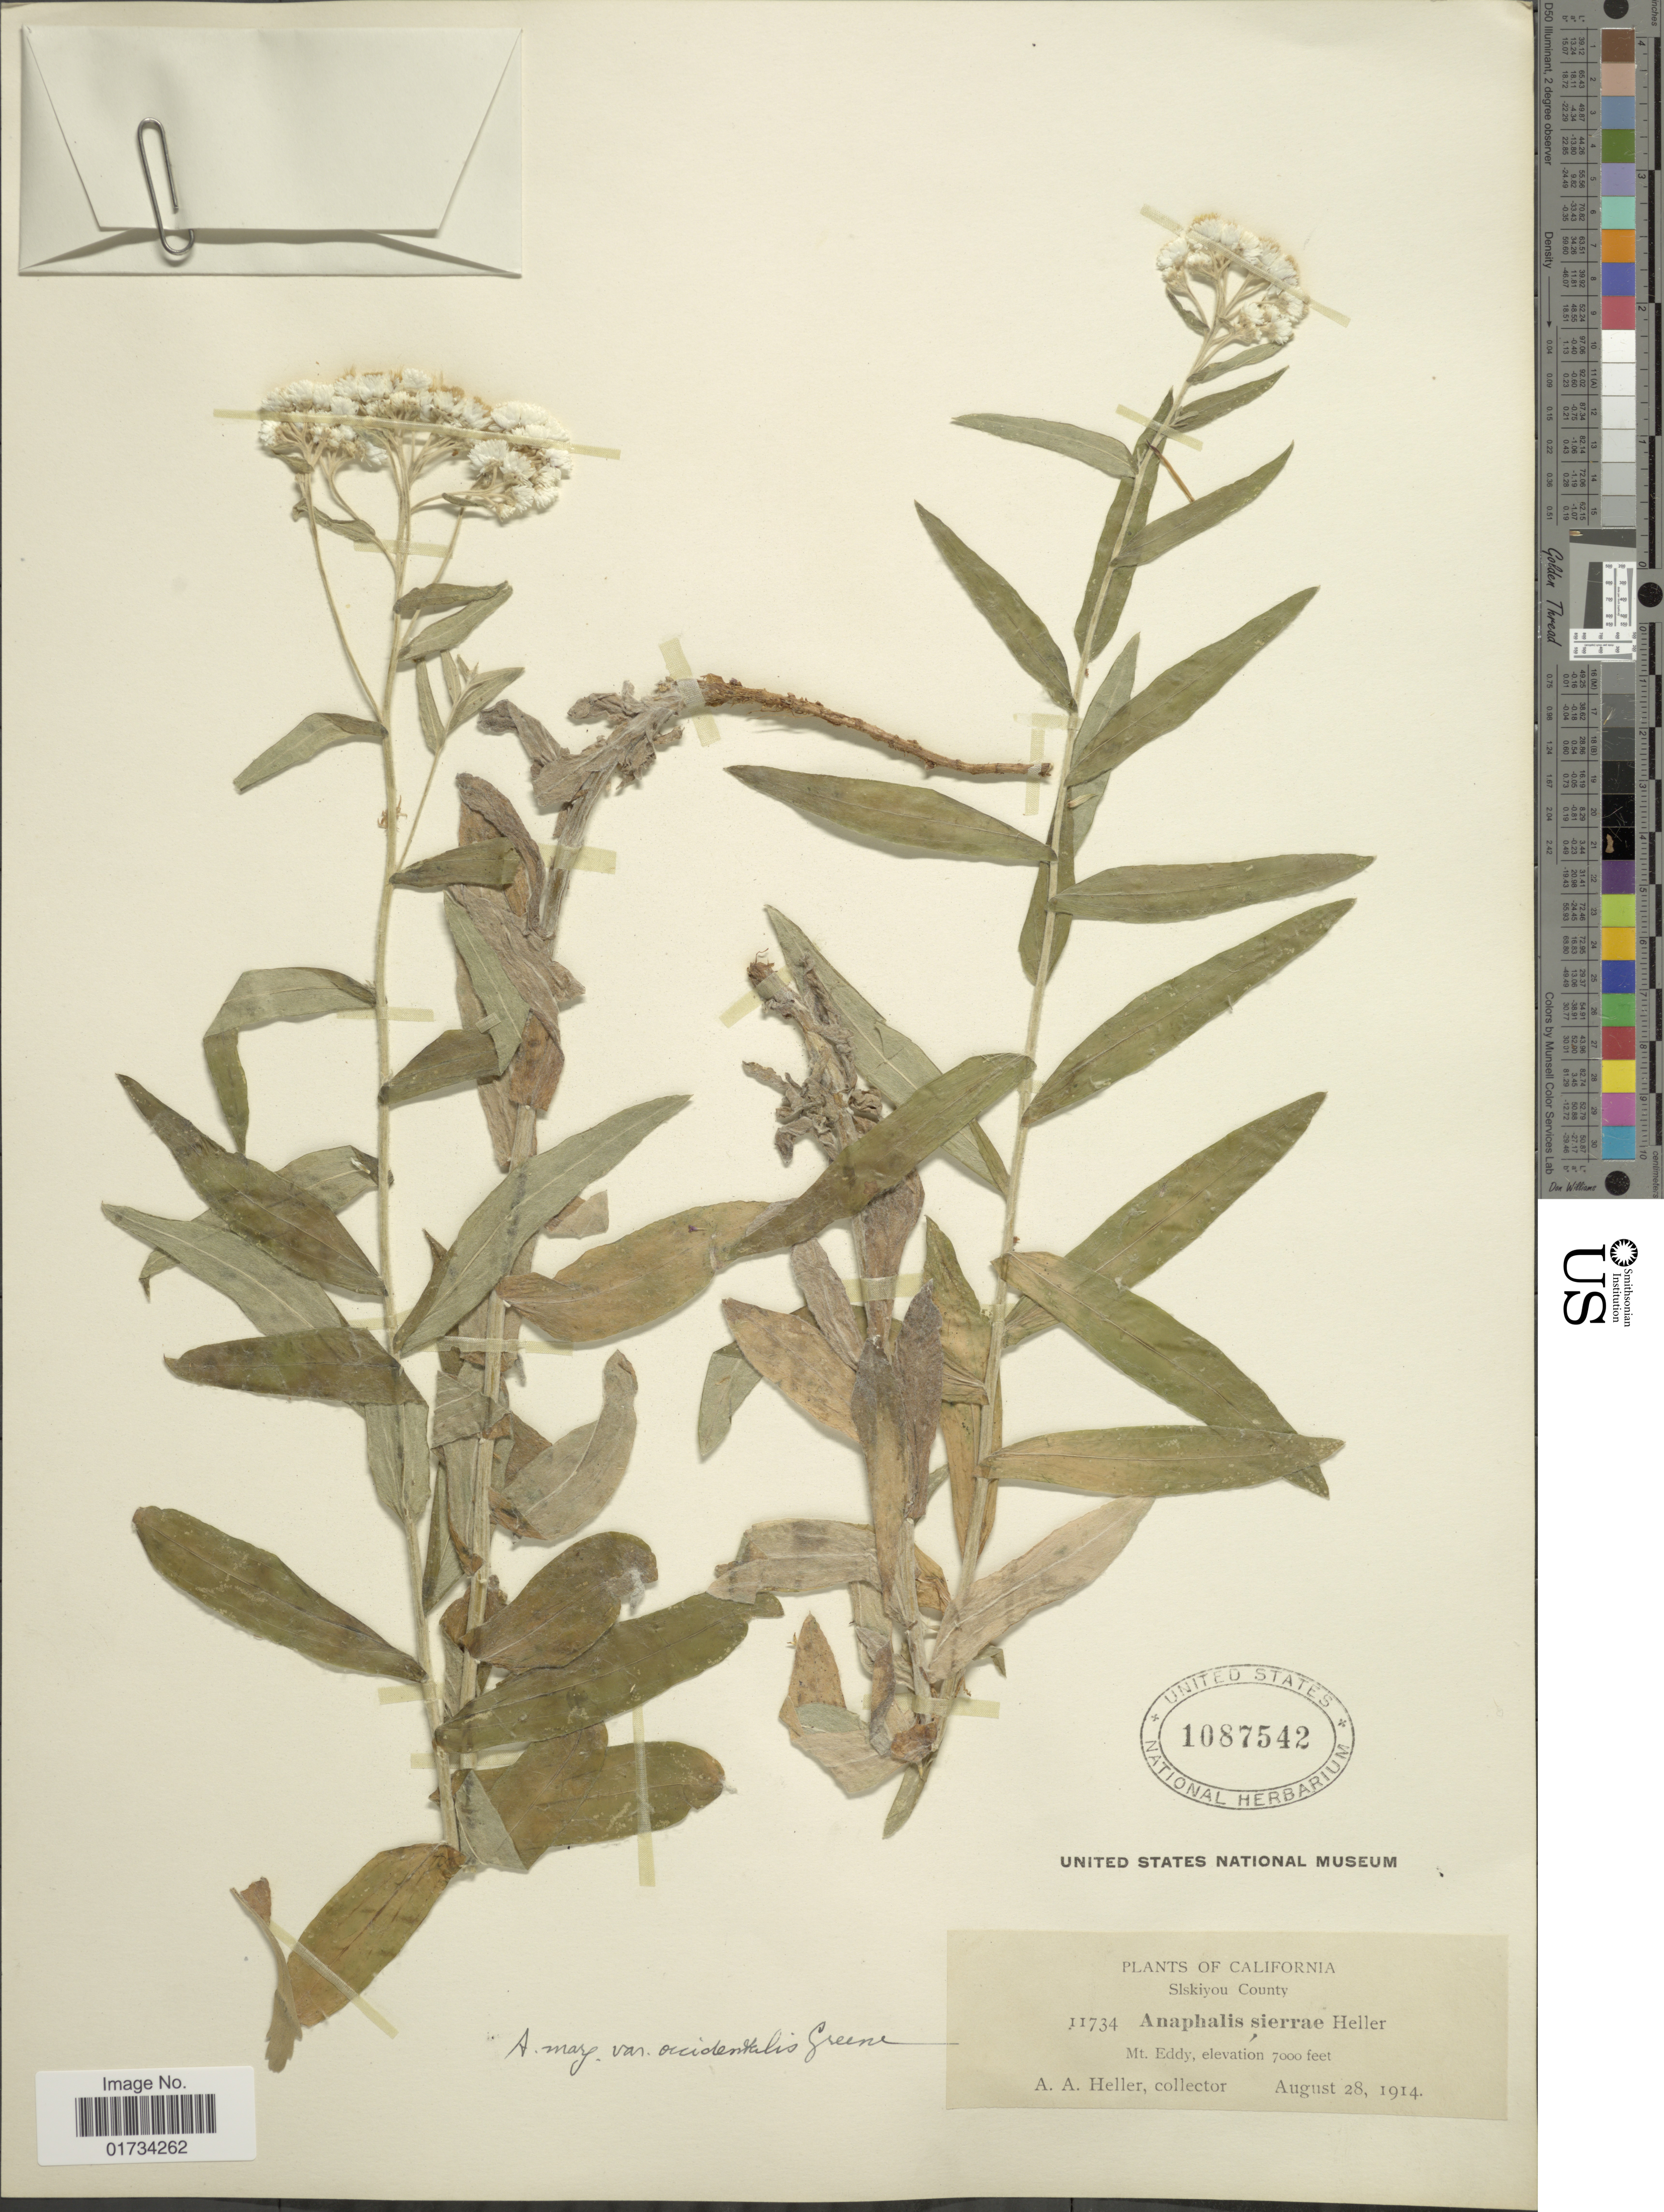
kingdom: Plantae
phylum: Tracheophyta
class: Magnoliopsida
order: Asterales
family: Asteraceae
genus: Anaphalis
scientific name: Anaphalis margaritacea var. occidentalis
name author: Greene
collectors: A. A. Heller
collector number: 11734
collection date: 1914-08-28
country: United States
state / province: California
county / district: Siskiyou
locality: California. Siskiyou County. Mt. Eddy,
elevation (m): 2134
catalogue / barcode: US 1087542